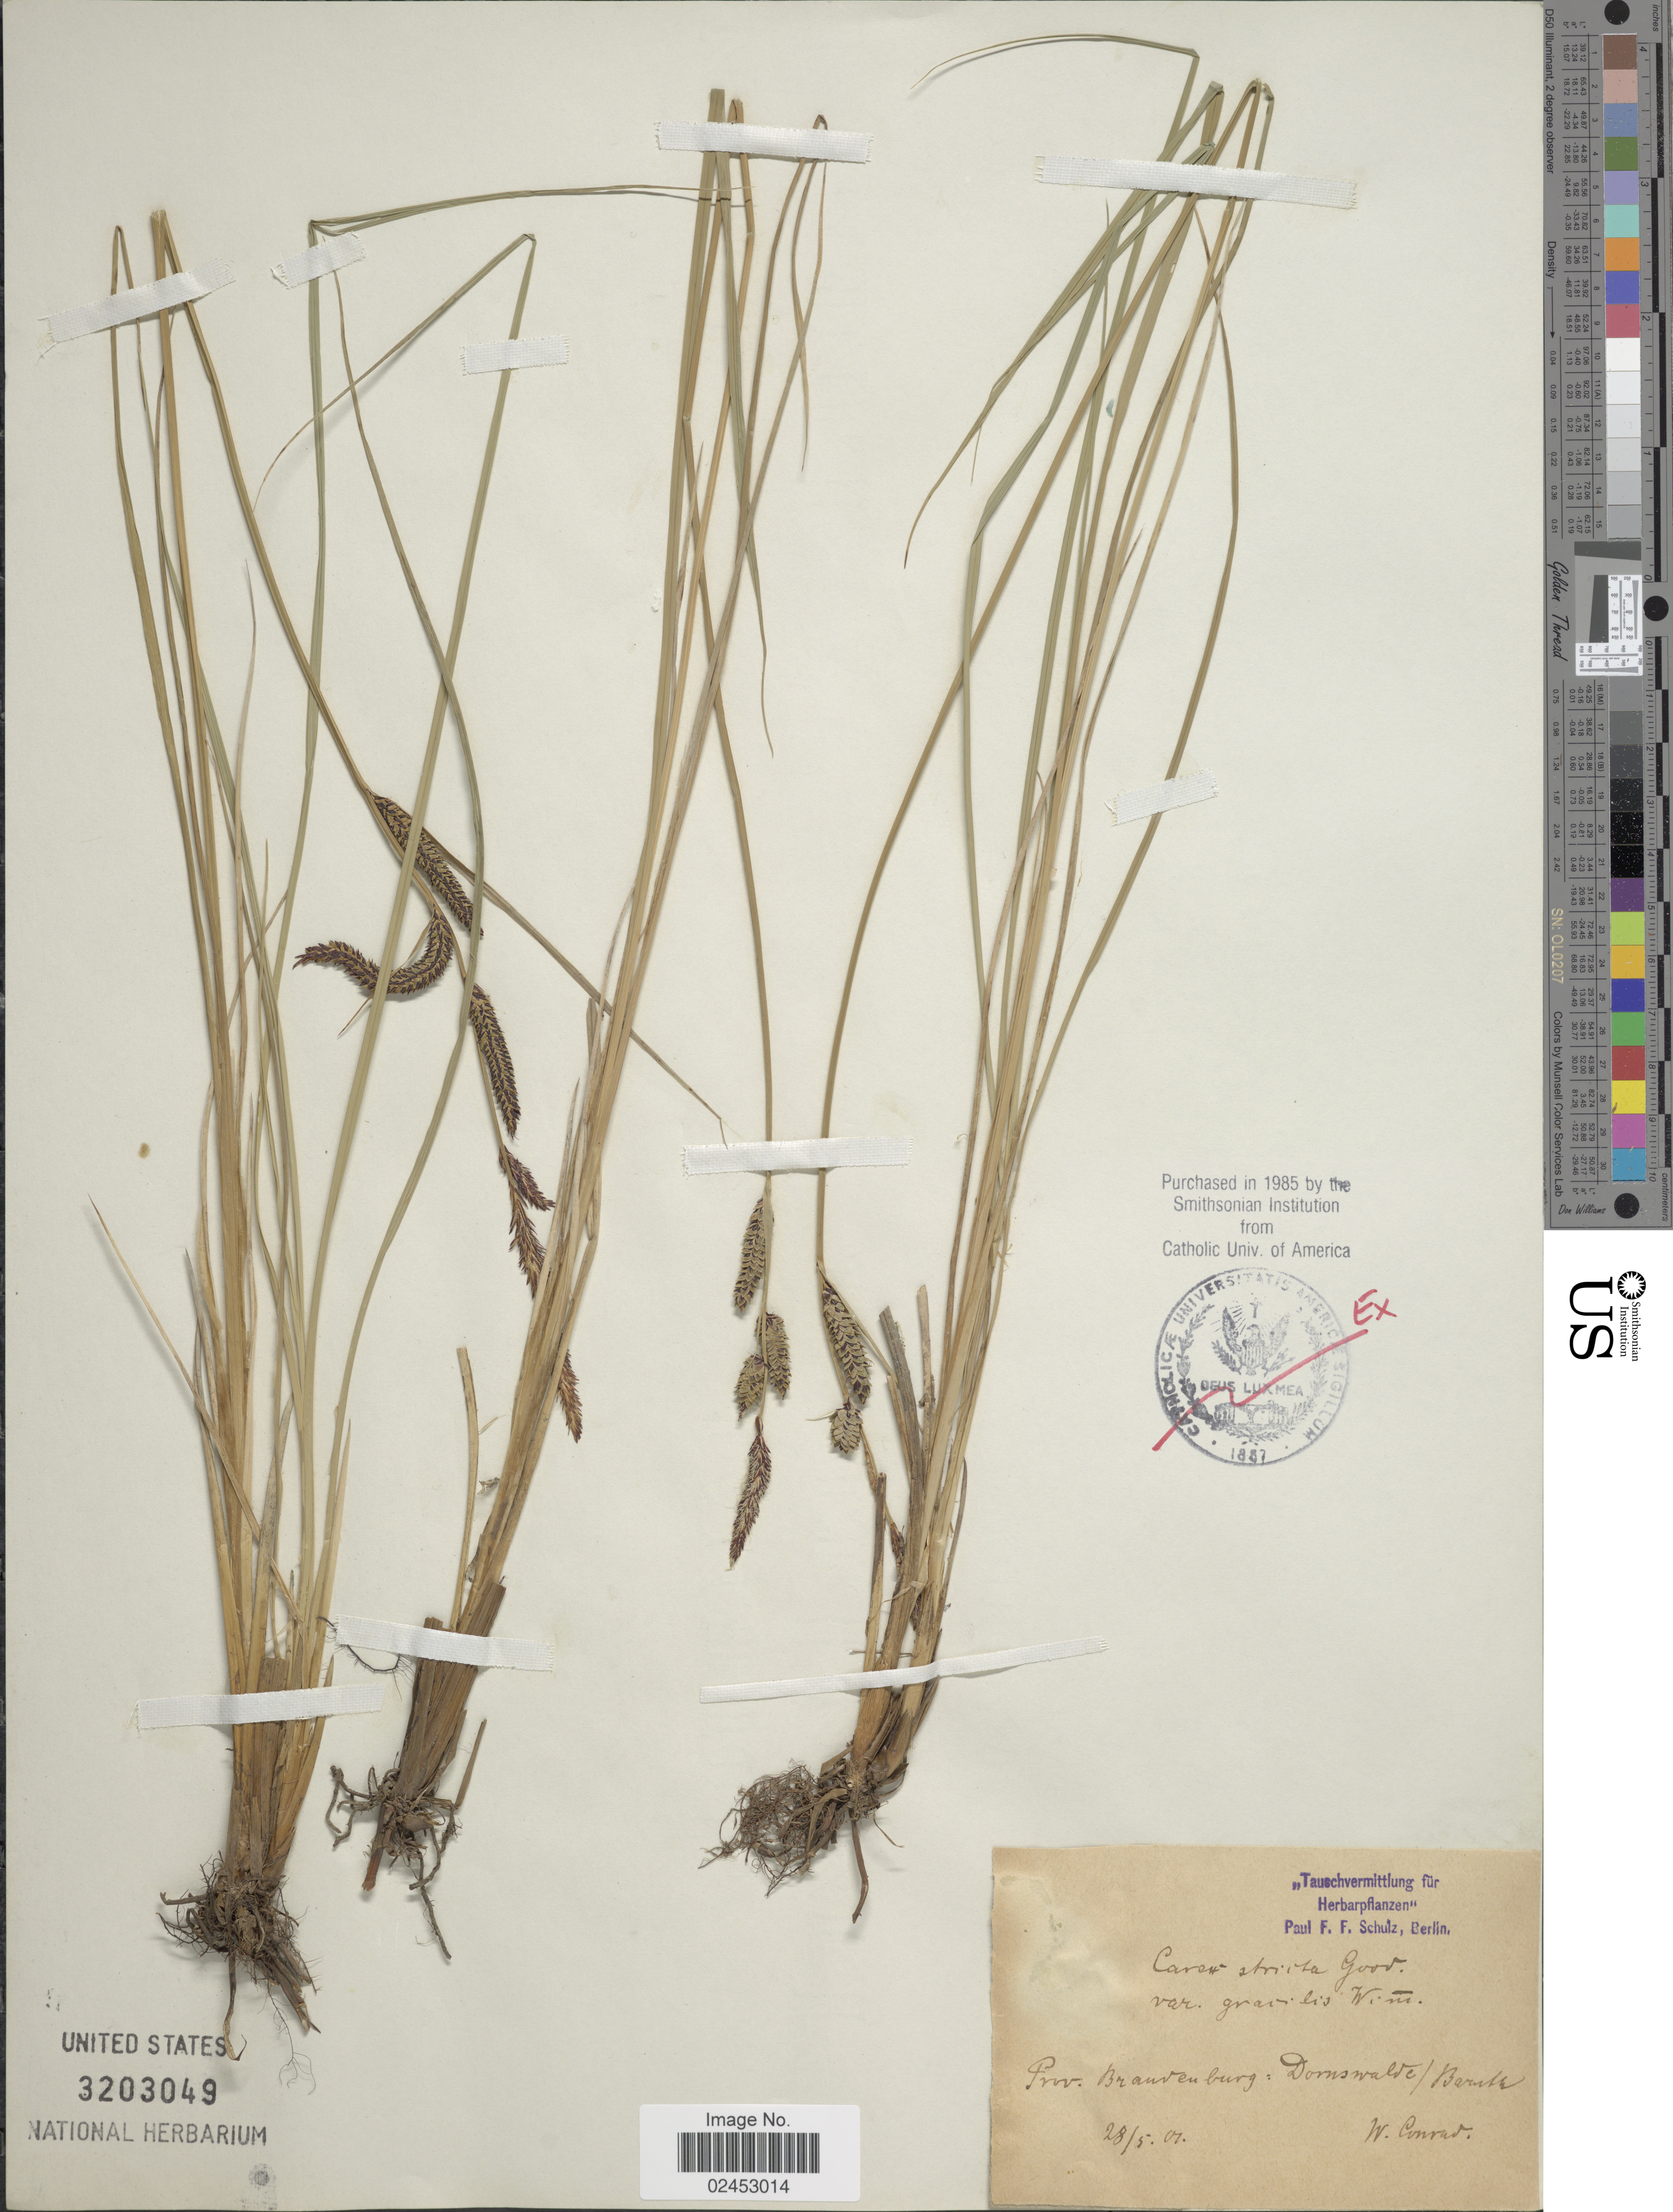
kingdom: Plantae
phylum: Tracheophyta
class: Liliopsida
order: Poales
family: Cyperaceae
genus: Carex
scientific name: Carex stricta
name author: Lam.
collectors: W. Conrad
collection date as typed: Transcribed d/m/y: 28/5/1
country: Germany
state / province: Brandenburg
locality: Dornswalde/Berntz [interpreted]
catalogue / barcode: US 3203049